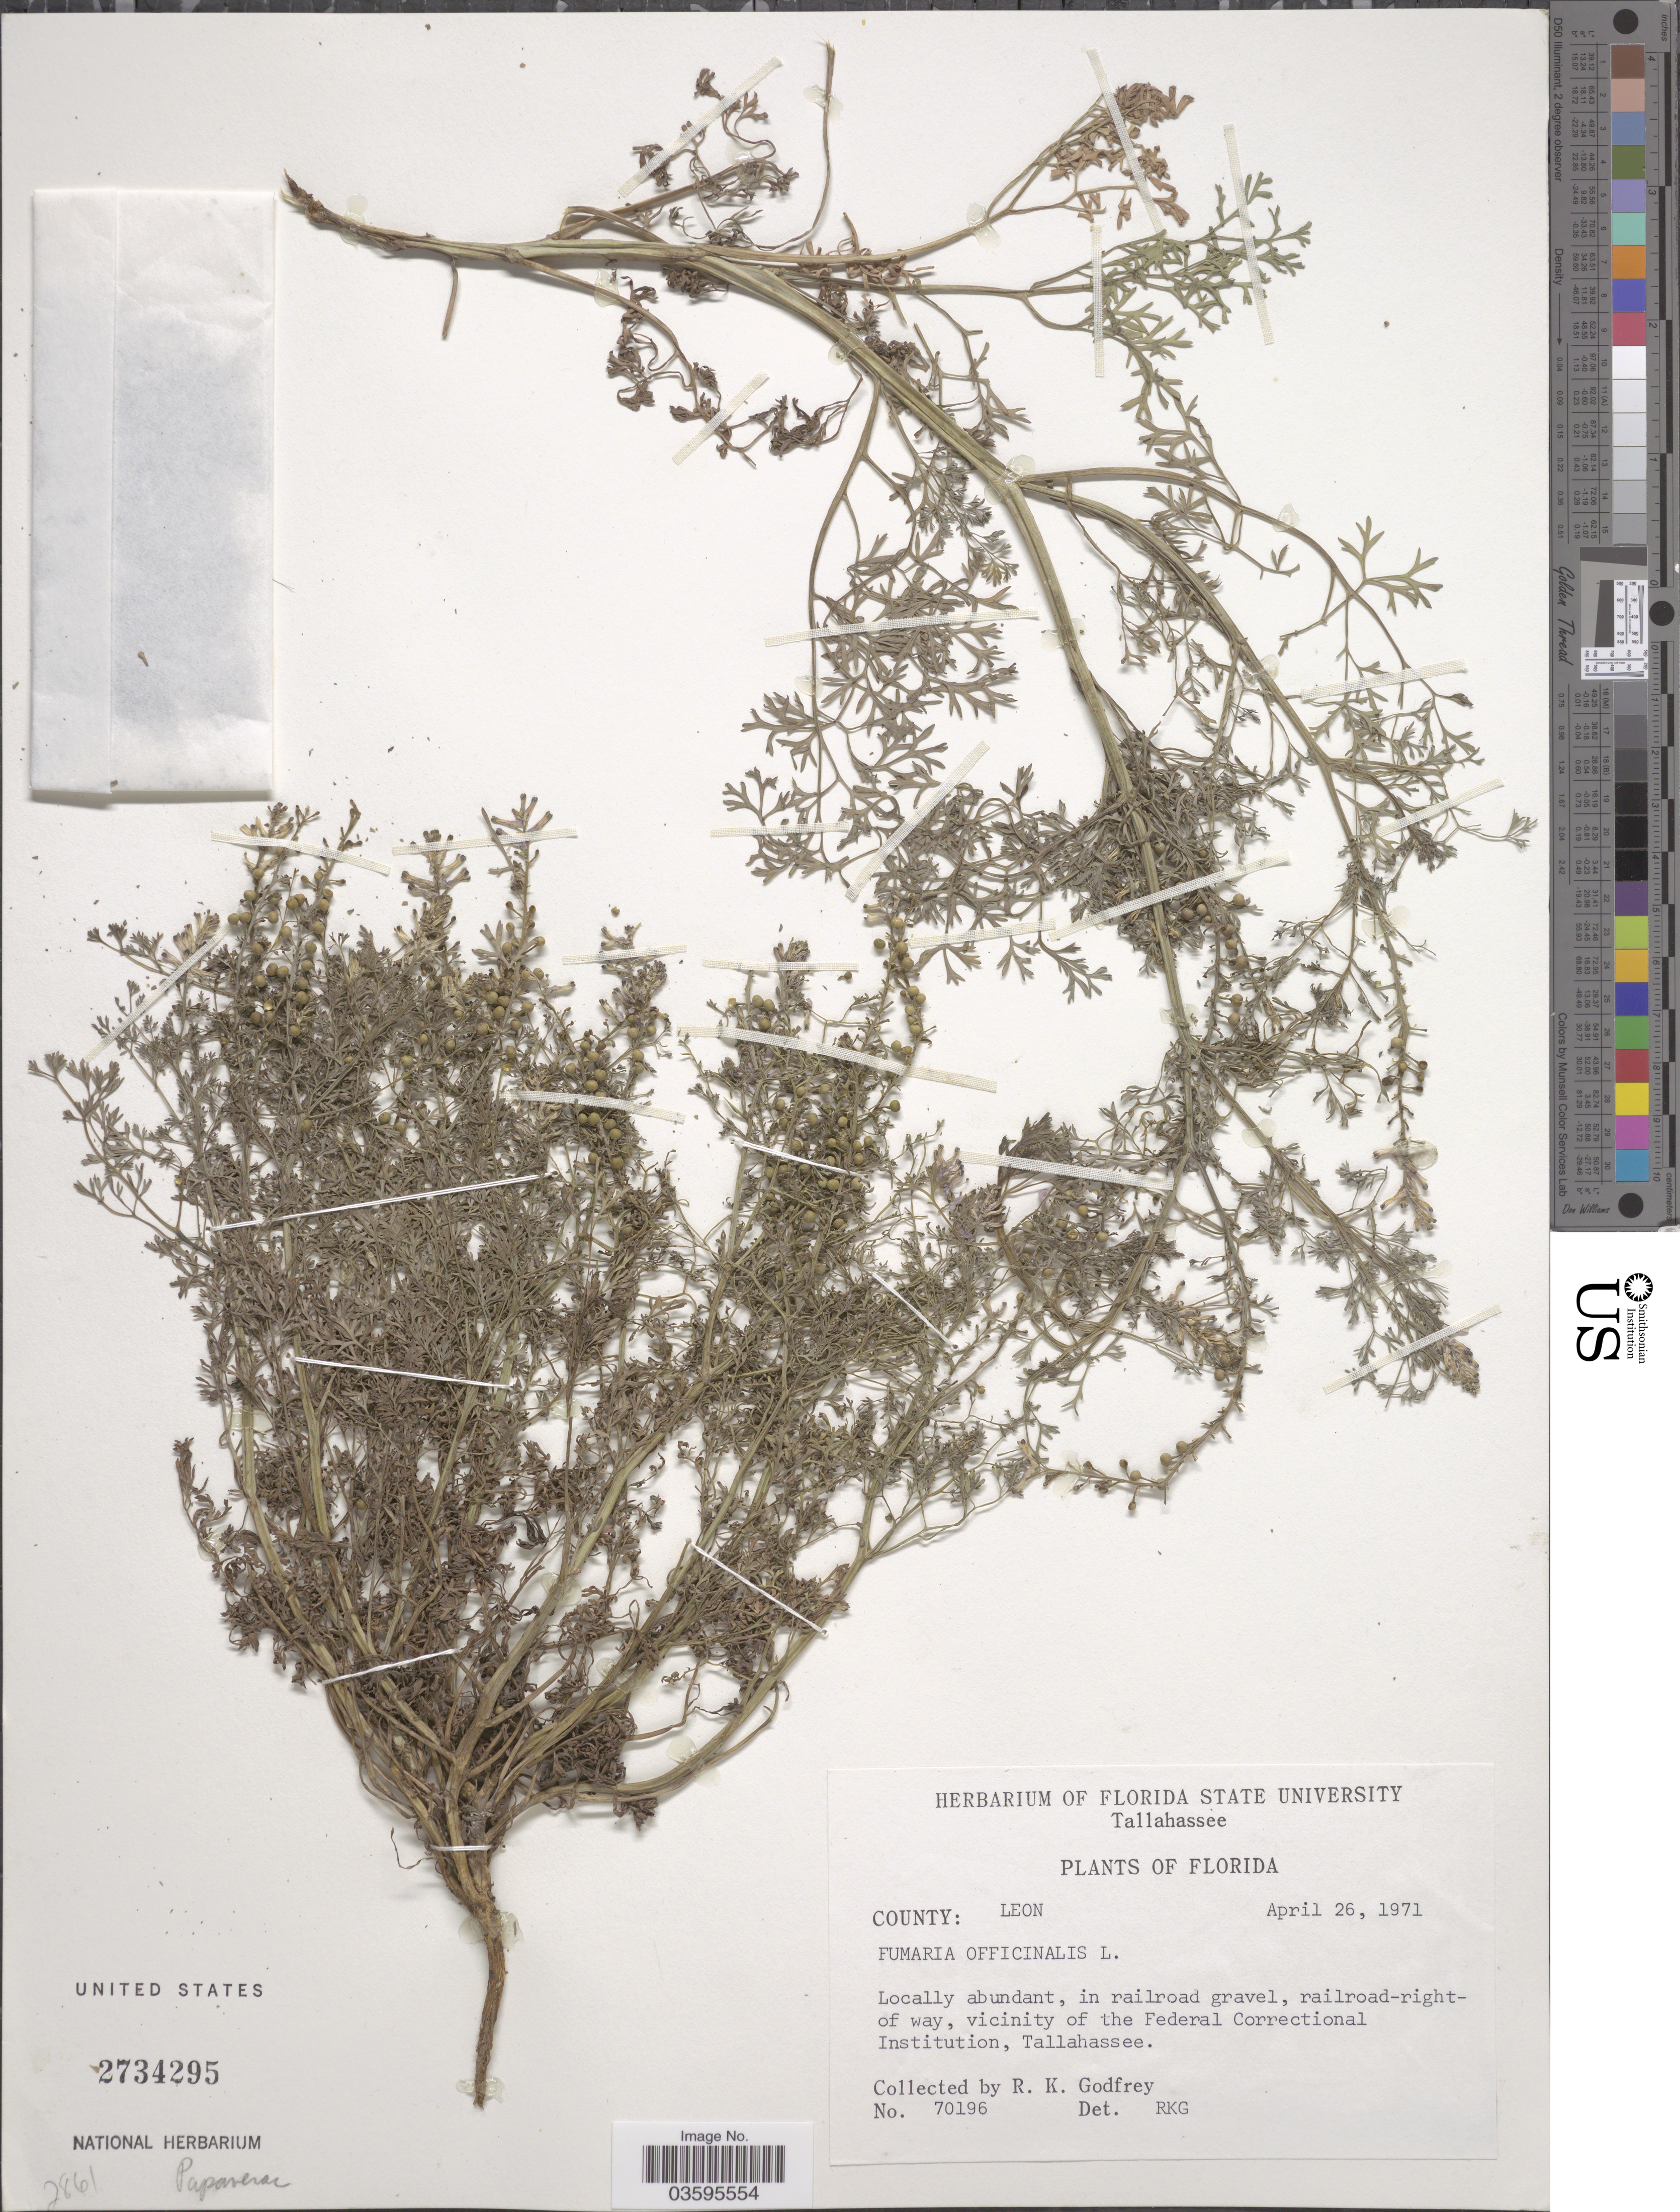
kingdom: Plantae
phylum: Tracheophyta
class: Magnoliopsida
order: Ranunculales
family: Papaveraceae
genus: Fumaria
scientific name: Fumaria officinalis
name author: L.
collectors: R. K. Godfrey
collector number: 70196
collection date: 1971-04-26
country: United States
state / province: Florida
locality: Tallahassee. County: Leon. Vicinity of the Federal Correctional Institution.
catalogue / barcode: US 2734295